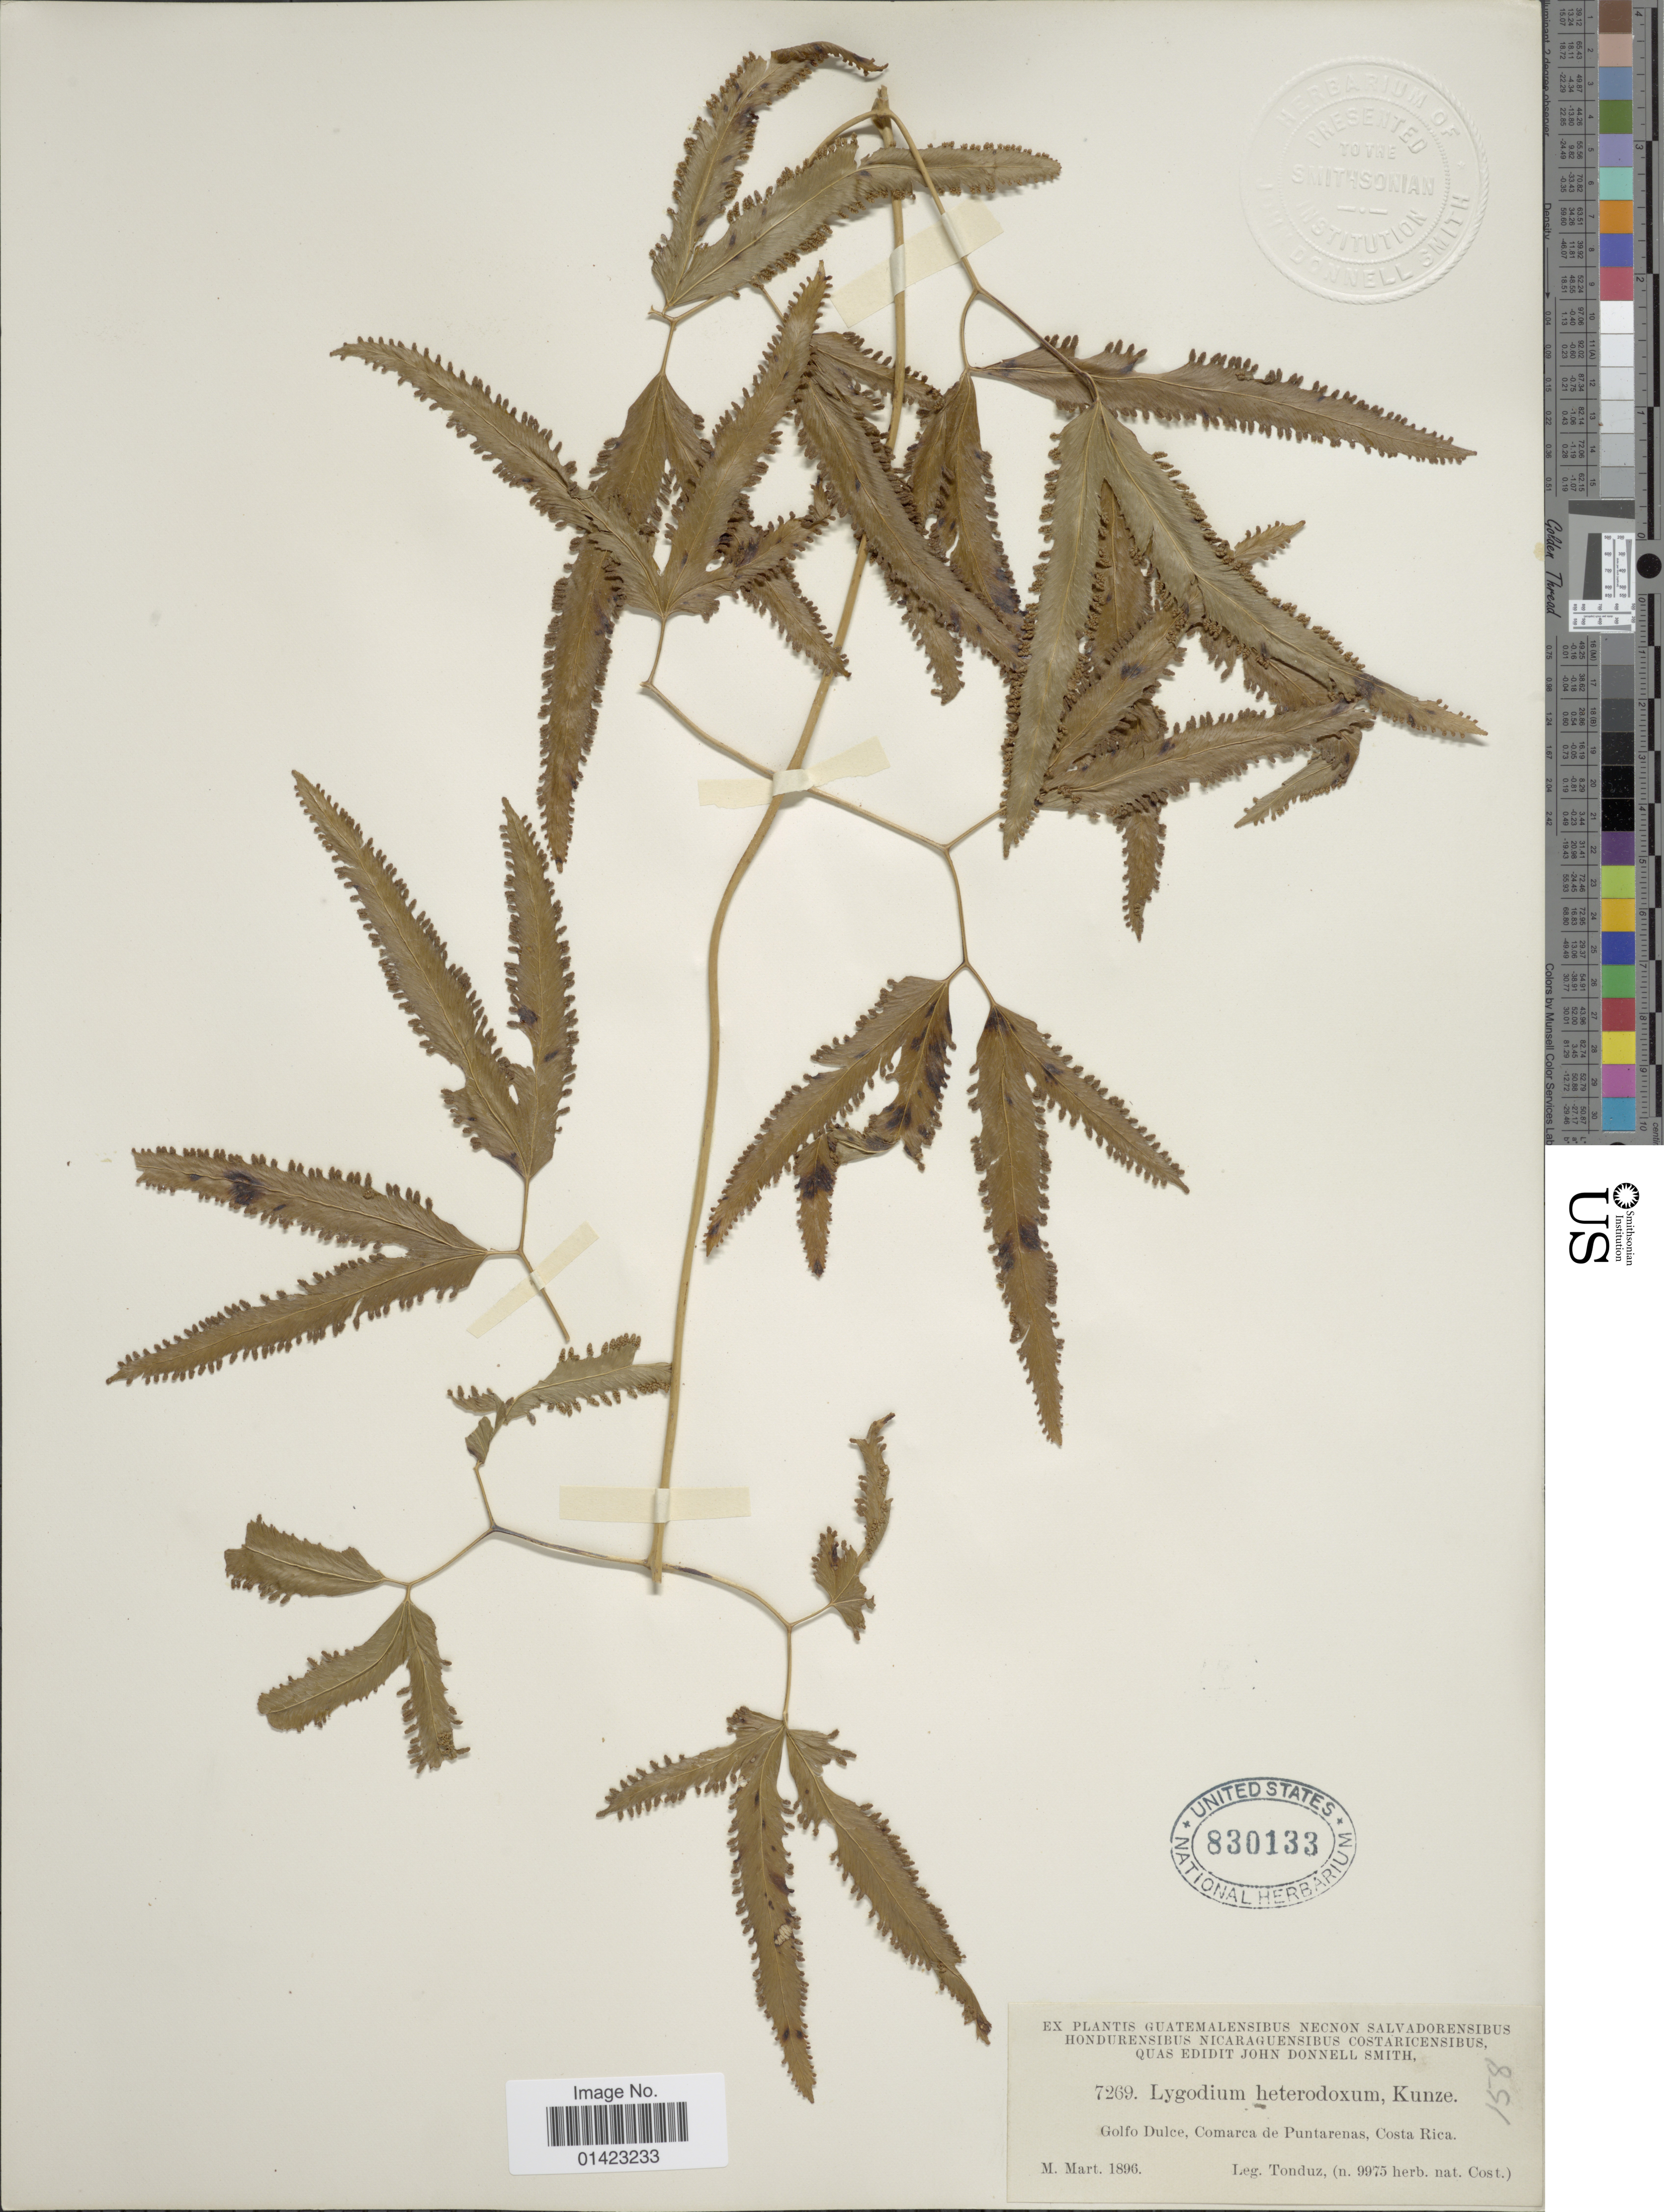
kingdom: Plantae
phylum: Tracheophyta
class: Polypodiopsida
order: Schizaeales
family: Lygodiaceae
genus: Lygodium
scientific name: Lygodium heterodoxum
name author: Kunze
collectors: A. Tonduz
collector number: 7269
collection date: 1896-03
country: Costa Rica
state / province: Puntarenas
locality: Golfo Dulce, Comarca de Puntarenas, Costa Rica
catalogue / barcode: US 830133